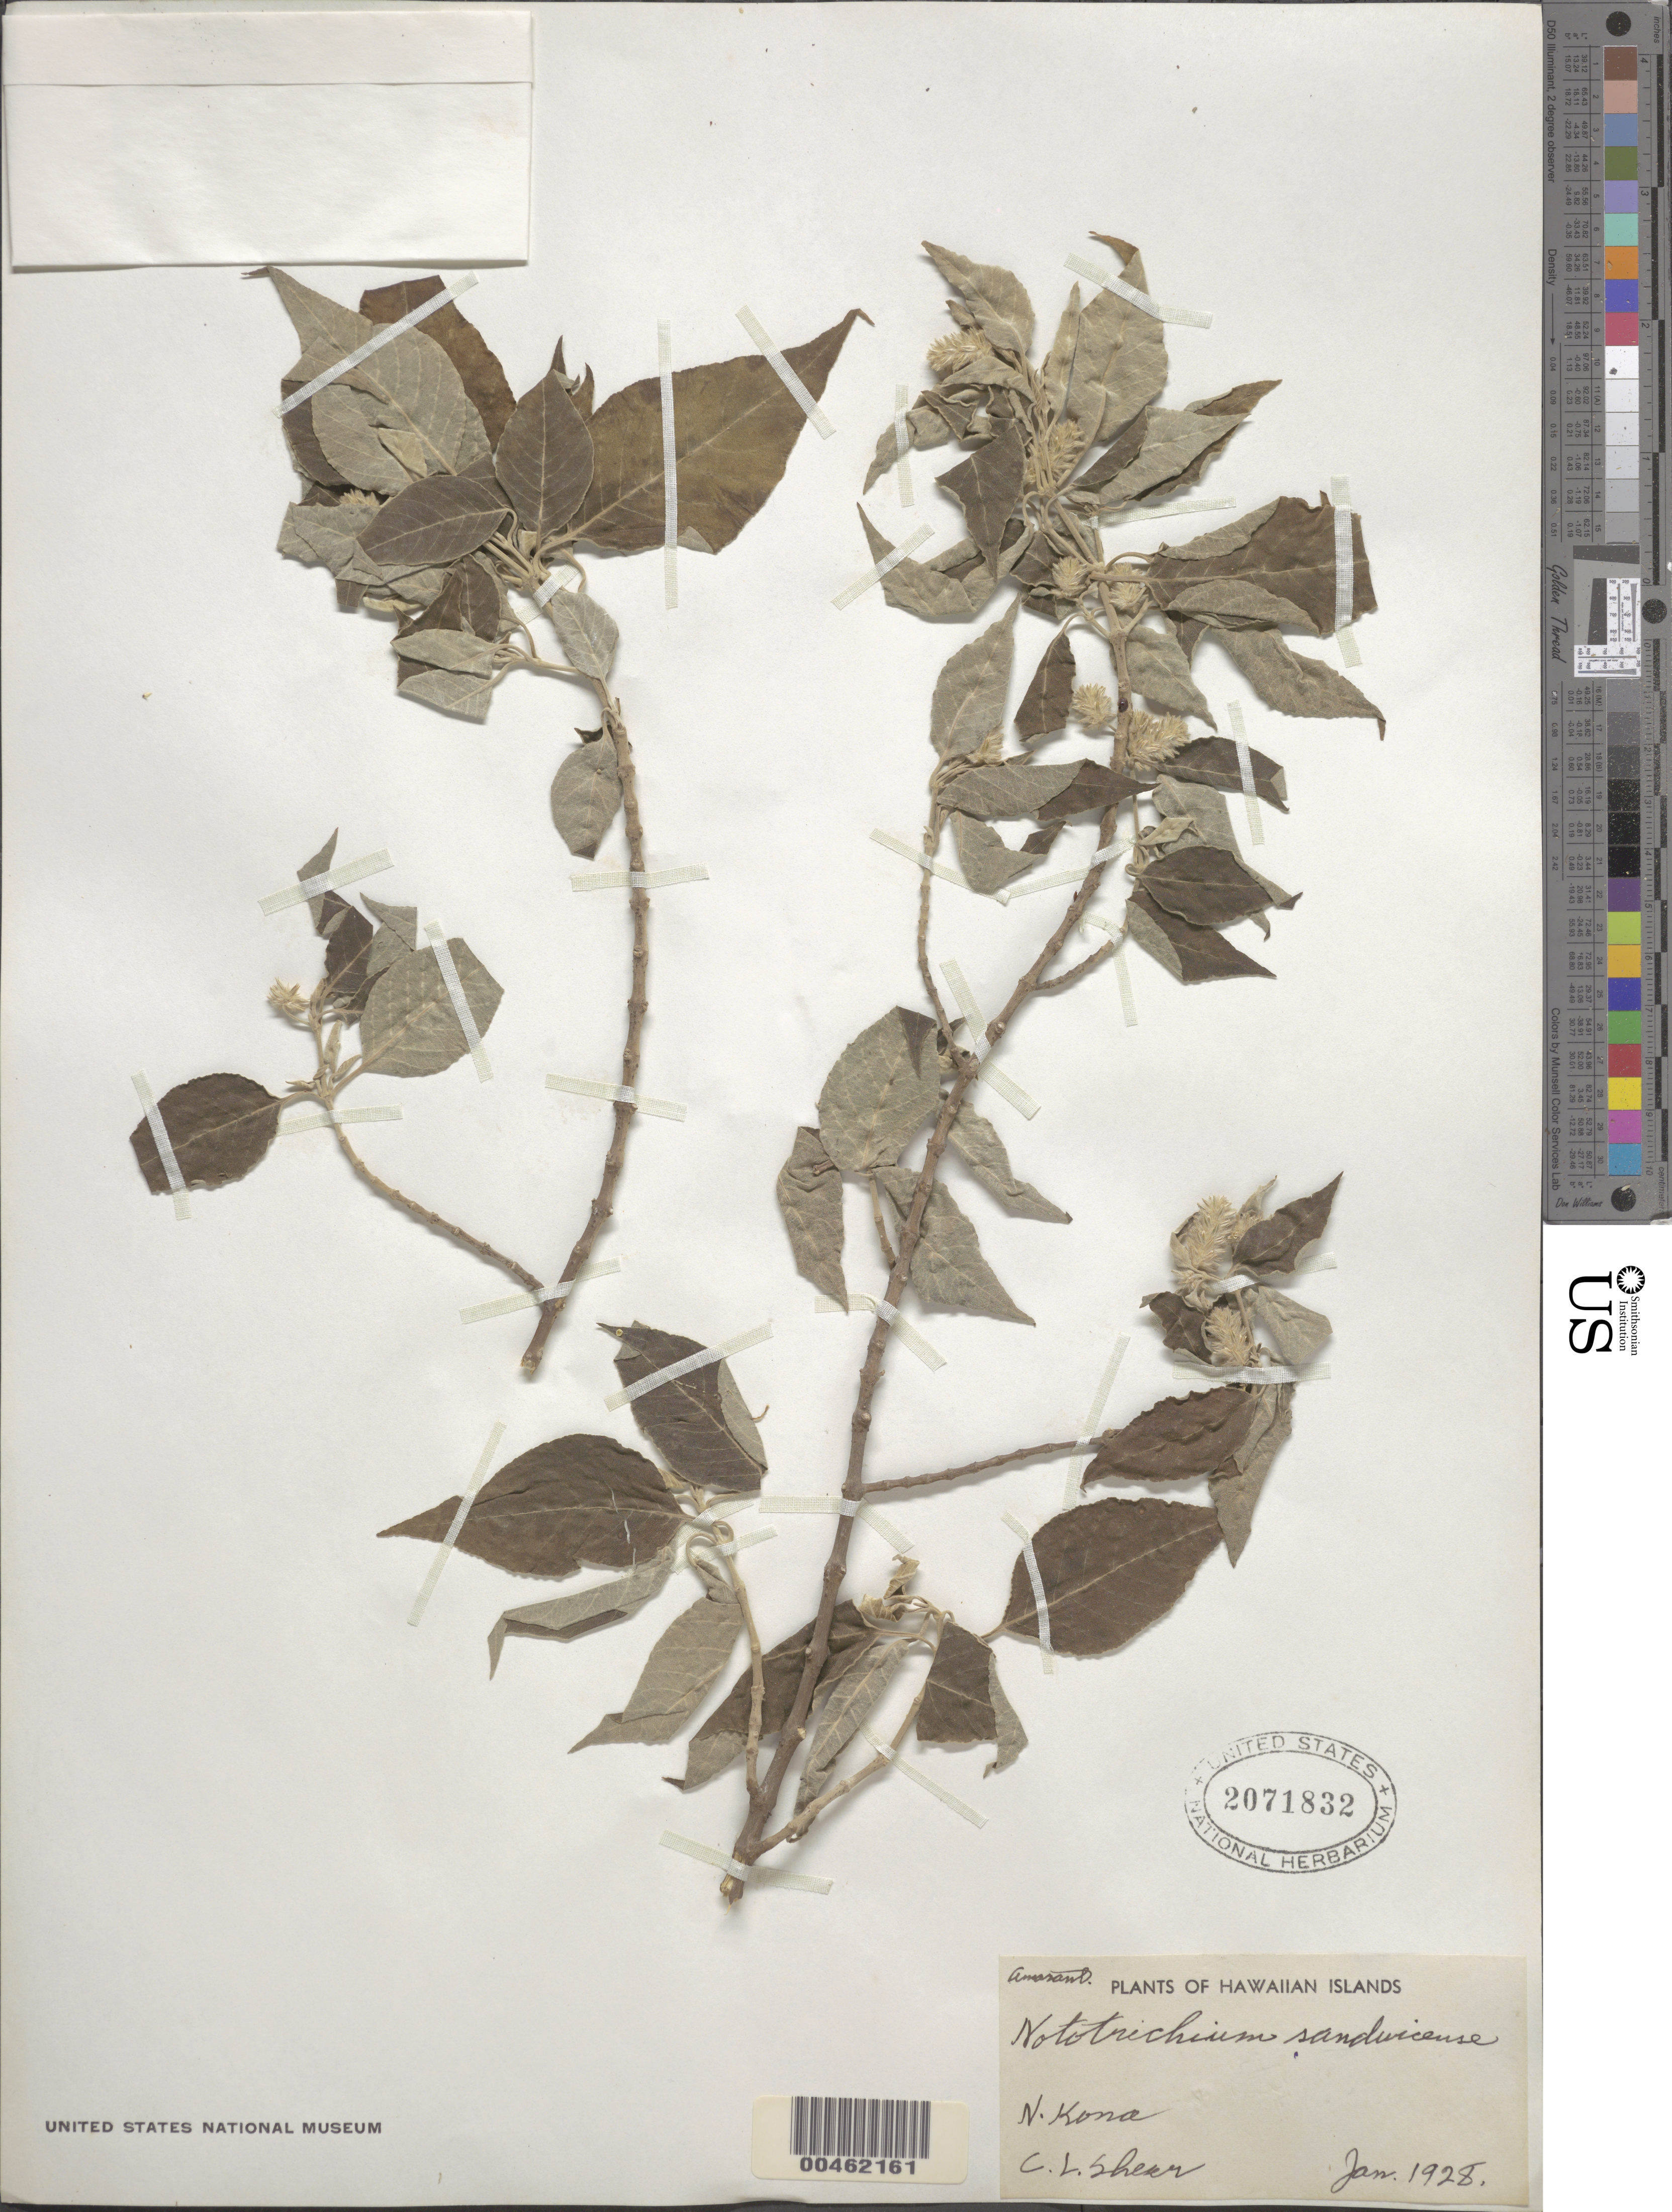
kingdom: Plantae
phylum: Tracheophyta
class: Magnoliopsida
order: Caryophyllales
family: Amaranthaceae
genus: Achyranthes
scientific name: Achyranthes sandwicensis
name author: (A. Gray) Di Vincenzo et al.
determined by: Wagner, W. L., (BOT), Smithsonian Institution - National Museum of Natural History (UNITED STATES)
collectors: C. L. Shear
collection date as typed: Jan 1928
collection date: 1928-01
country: United States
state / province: Hawaii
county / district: Hawaii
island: Hawaii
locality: N Kona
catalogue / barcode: US 2071832